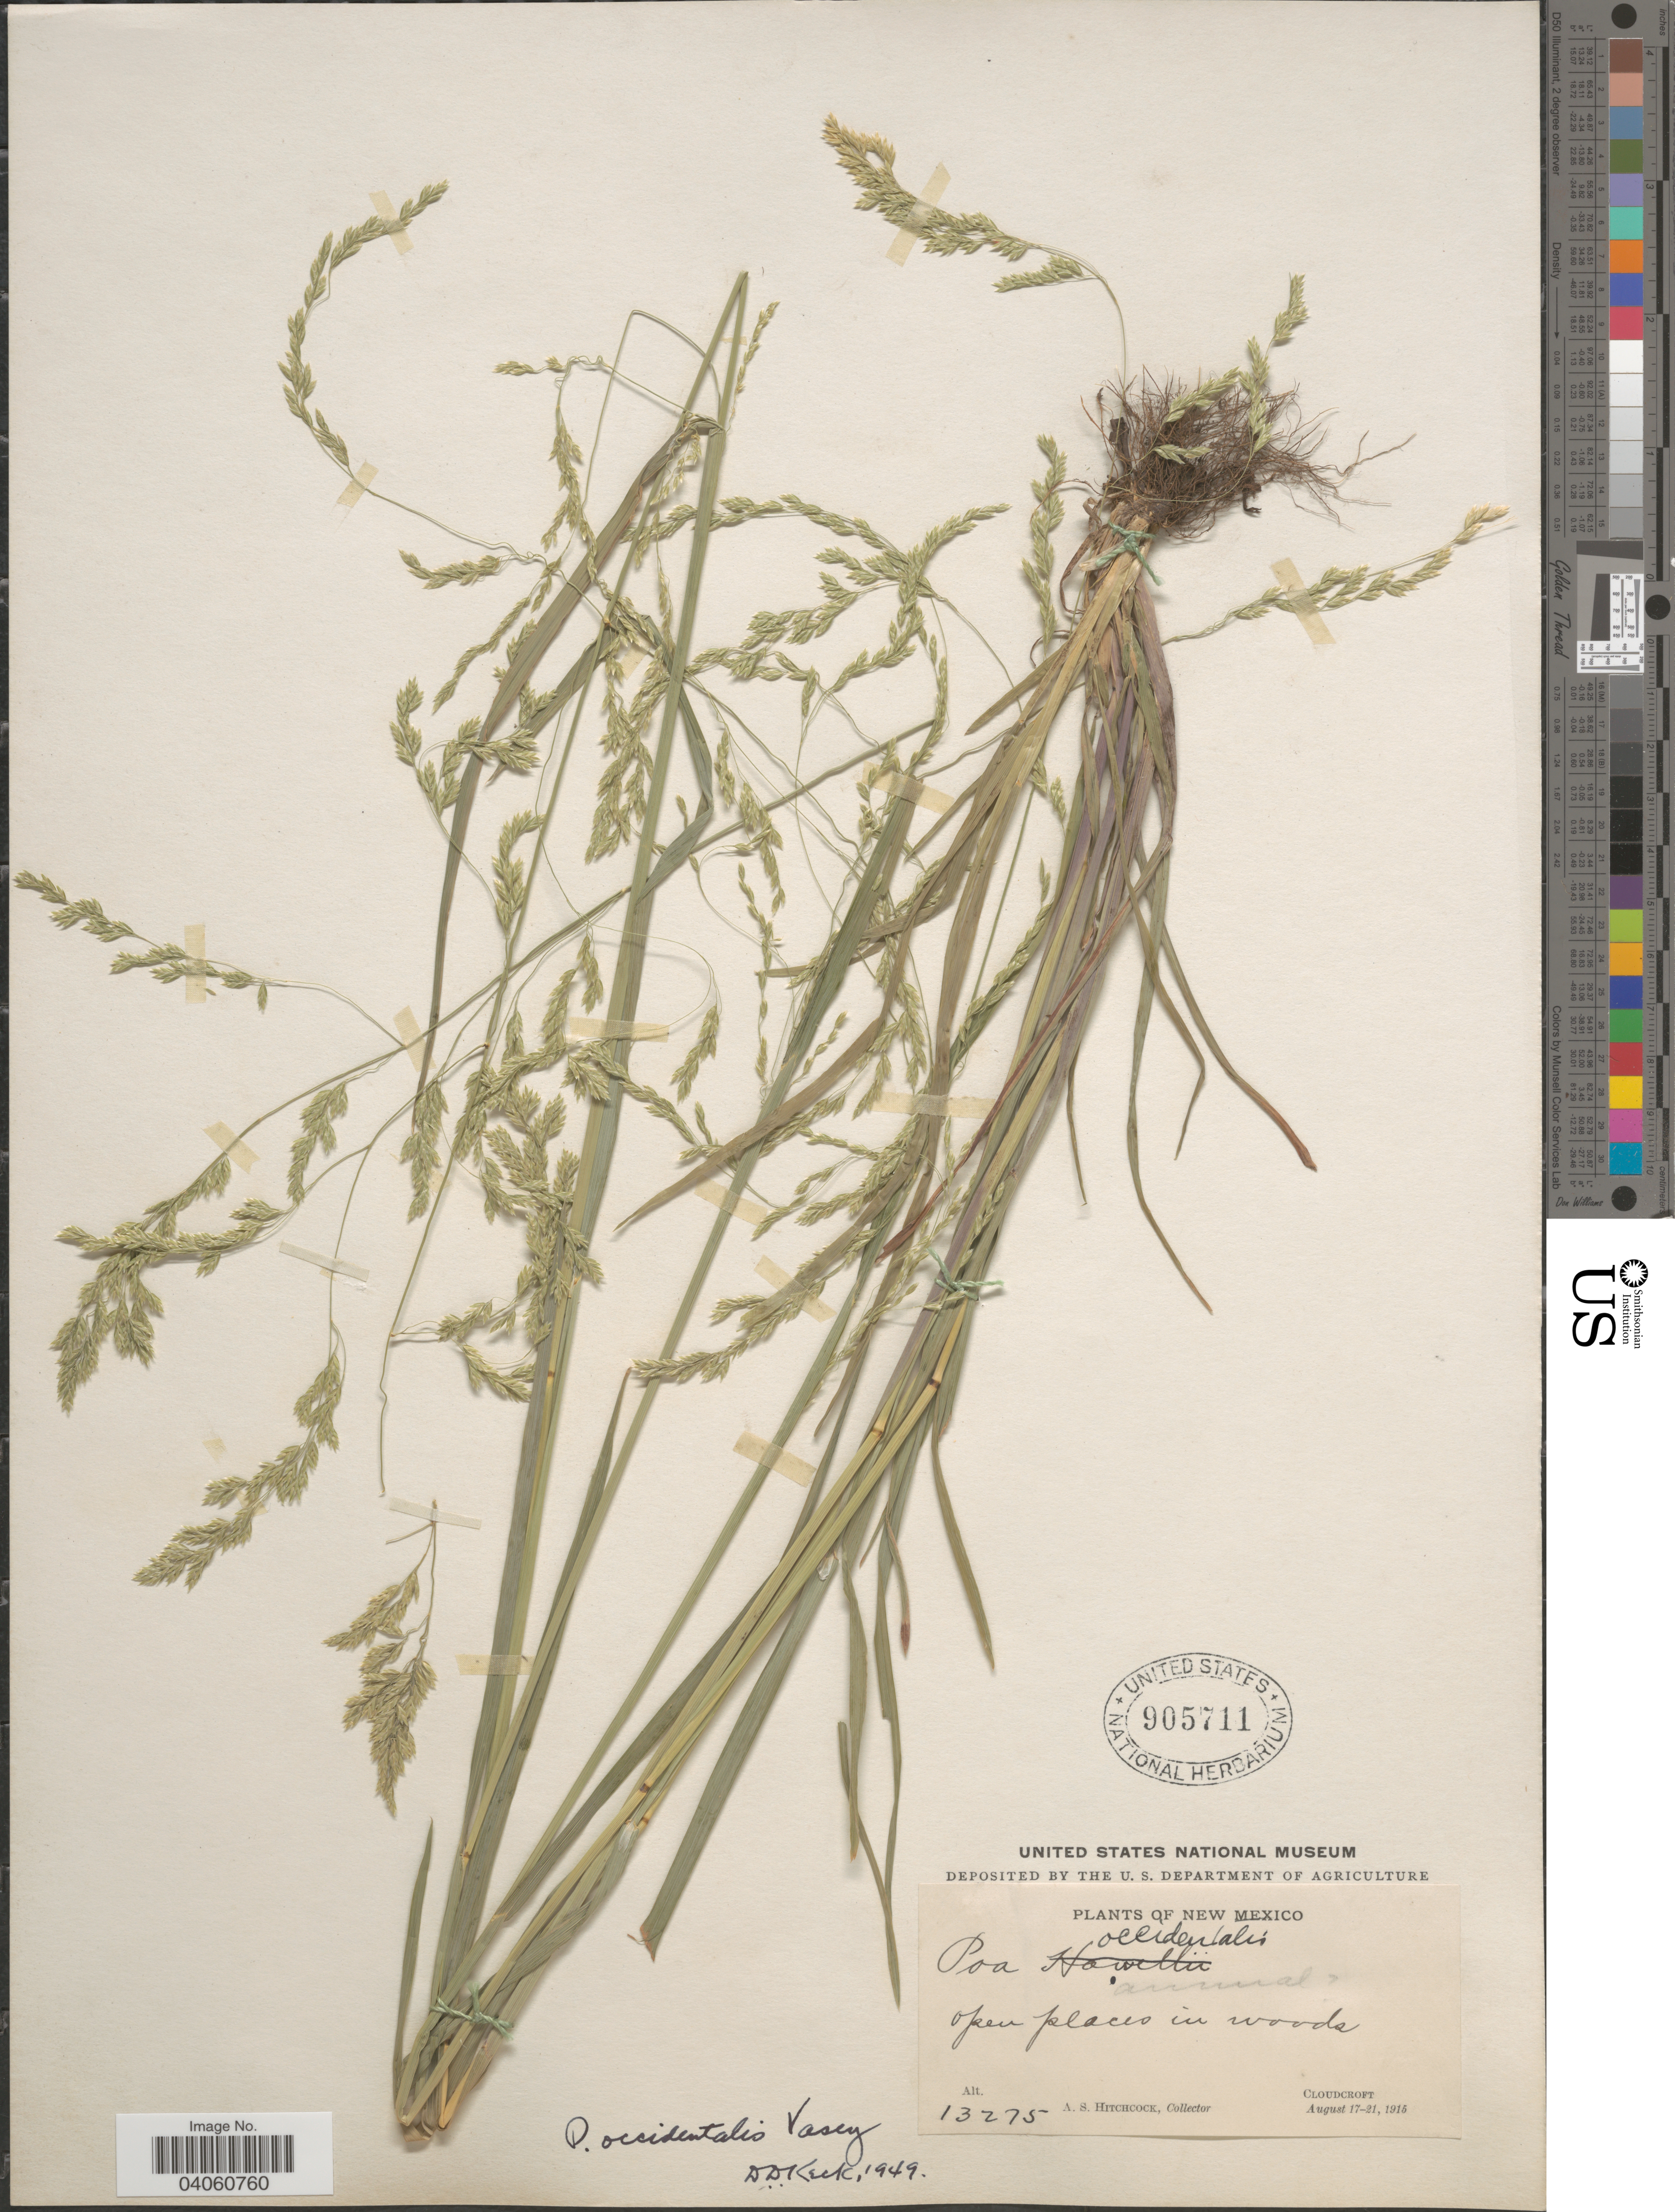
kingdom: Plantae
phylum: Tracheophyta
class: Liliopsida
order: Poales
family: Poaceae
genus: Poa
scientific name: Poa occidentalis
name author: (Vasey) Vasey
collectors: A. S. Hitchcock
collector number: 13275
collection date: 1915-08-17/1915-08-21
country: United States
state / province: New Mexico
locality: Cloudcroft.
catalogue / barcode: US 905711